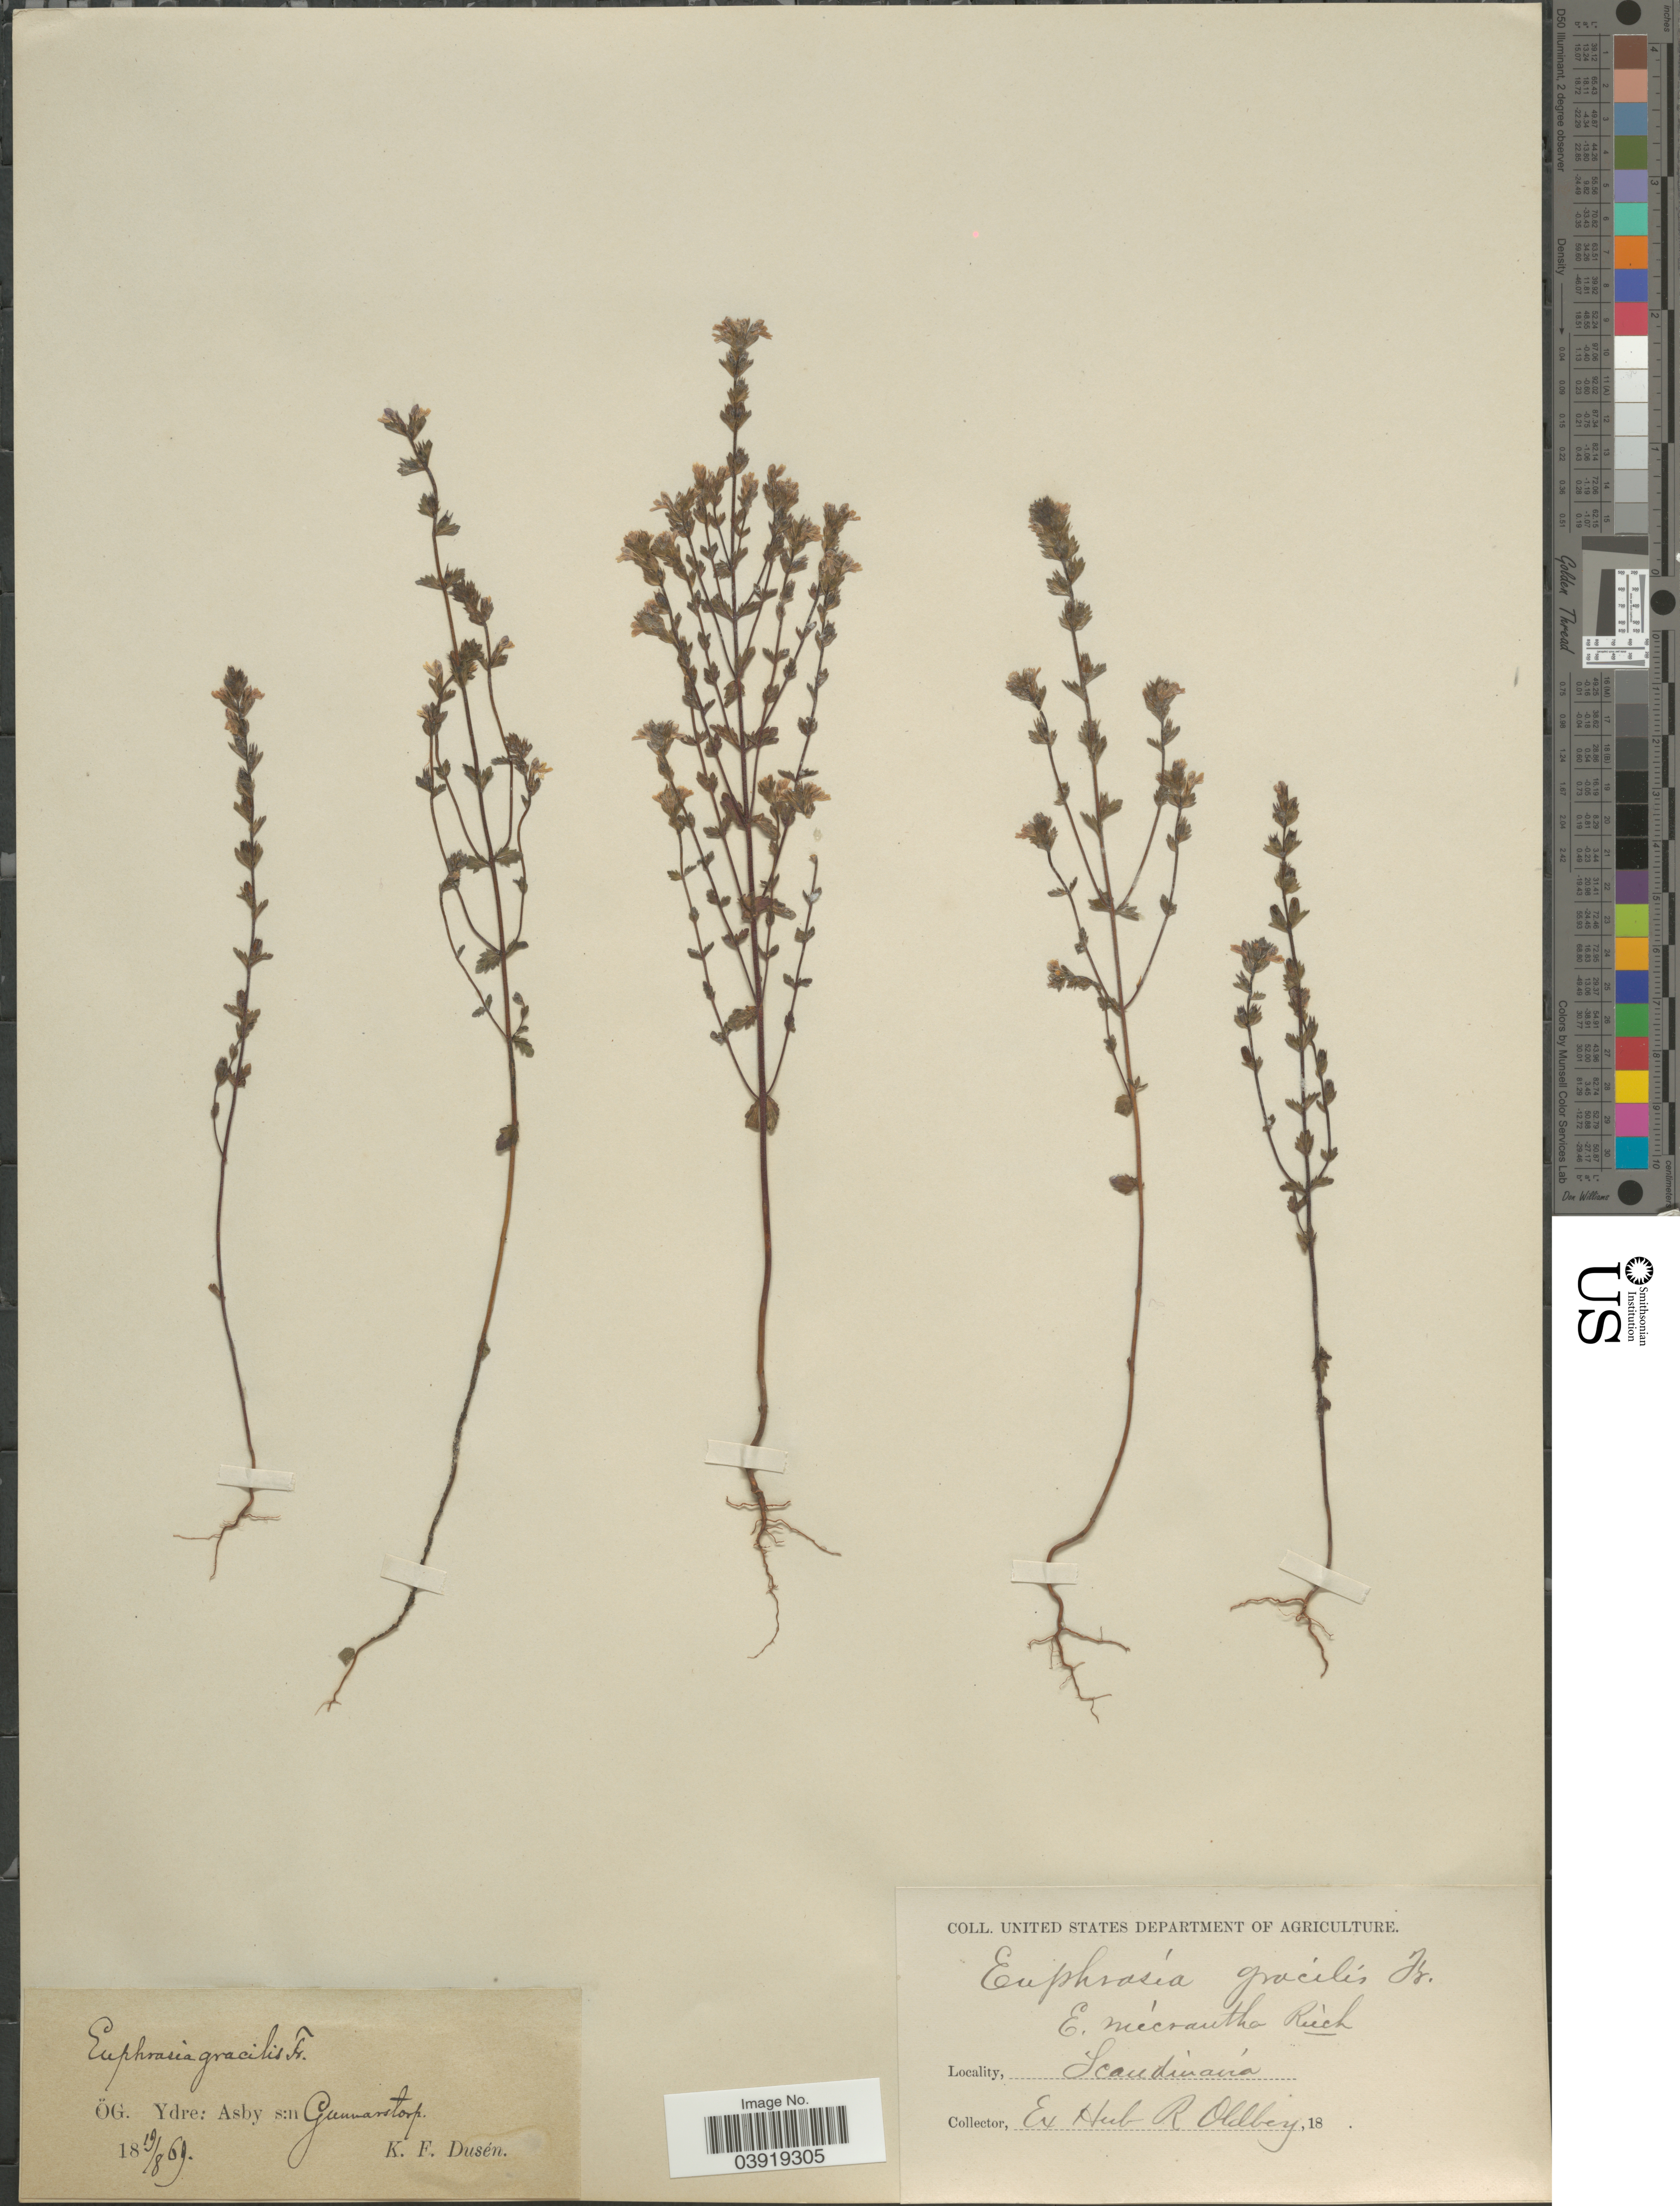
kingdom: Plantae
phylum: Tracheophyta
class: Magnoliopsida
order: Lamiales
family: Orobanchaceae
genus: Euphrasia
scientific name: Euphrasia gracilis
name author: (Fr.) Fr.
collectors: K. Dusén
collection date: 1869-08-19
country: Sweden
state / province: Östergötland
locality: ÖG. Ydre: Asby s:n Gunnarstorp. Scandinavia.